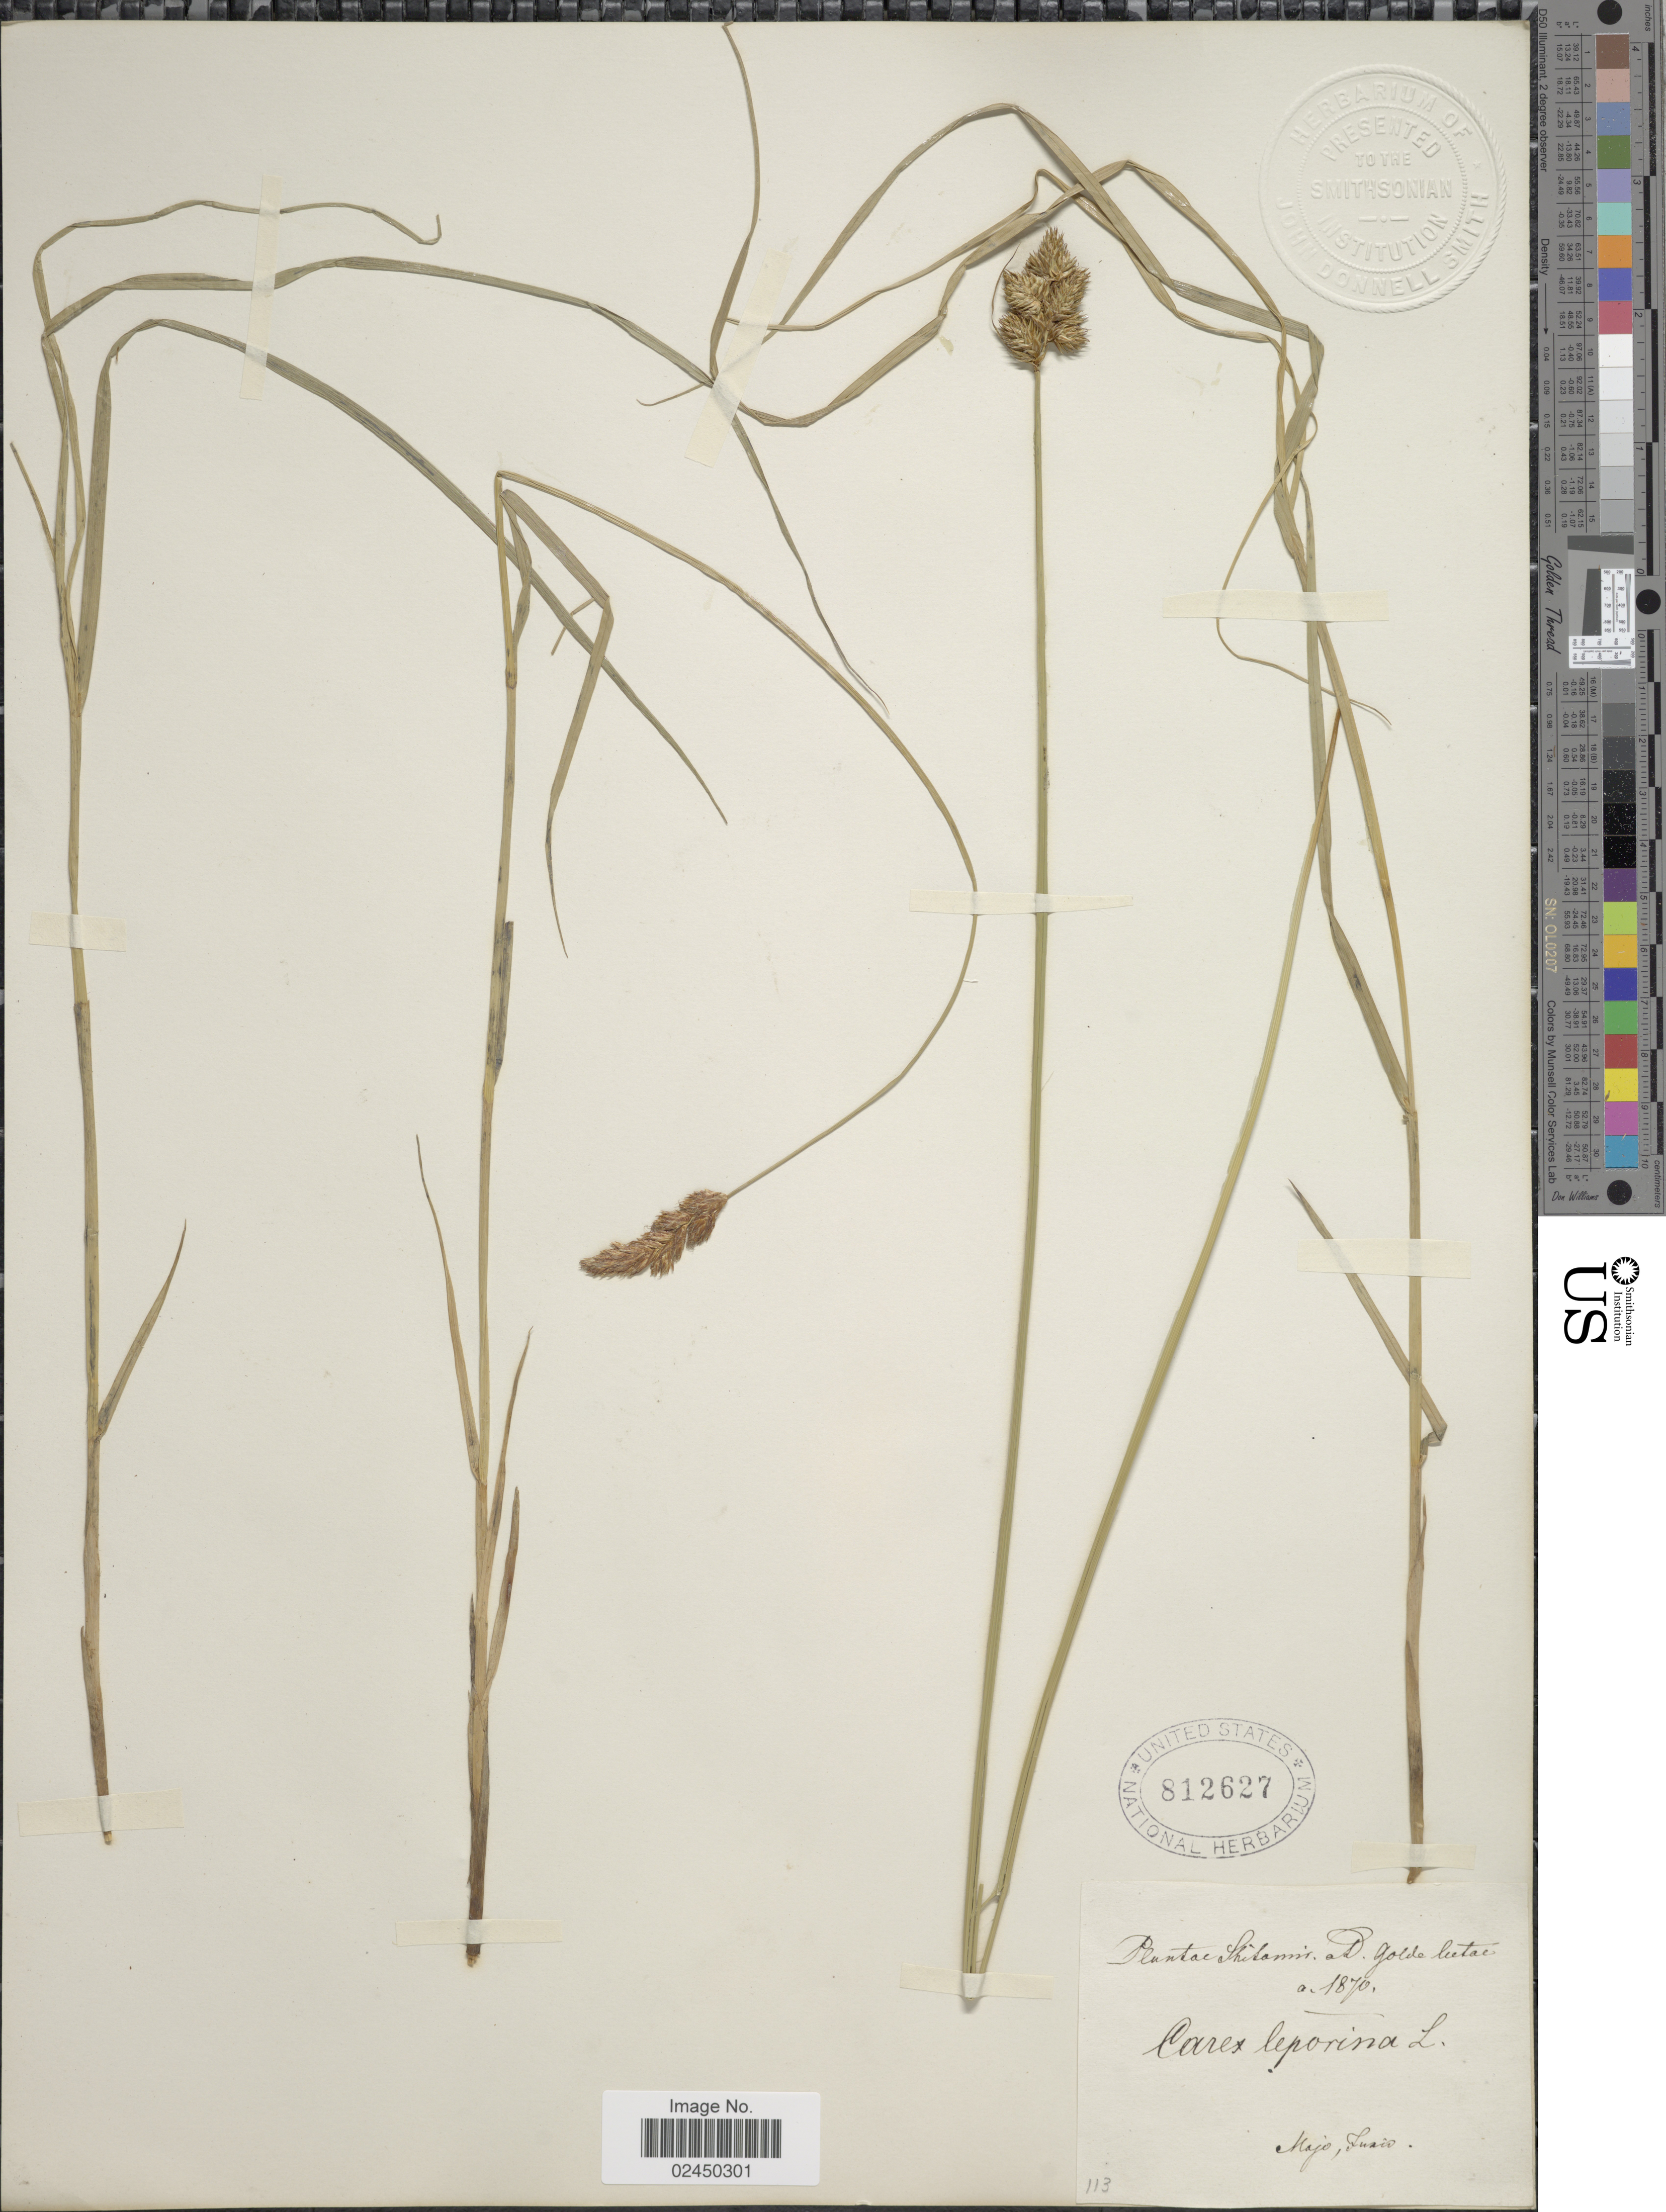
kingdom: Plantae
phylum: Tracheophyta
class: Liliopsida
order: Poales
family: Cyperaceae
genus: Carex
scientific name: Carex leporina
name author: L.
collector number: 113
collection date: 1870-05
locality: Plantaco Shitamir ad Golde Lutac [interpreted]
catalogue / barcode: US 812627